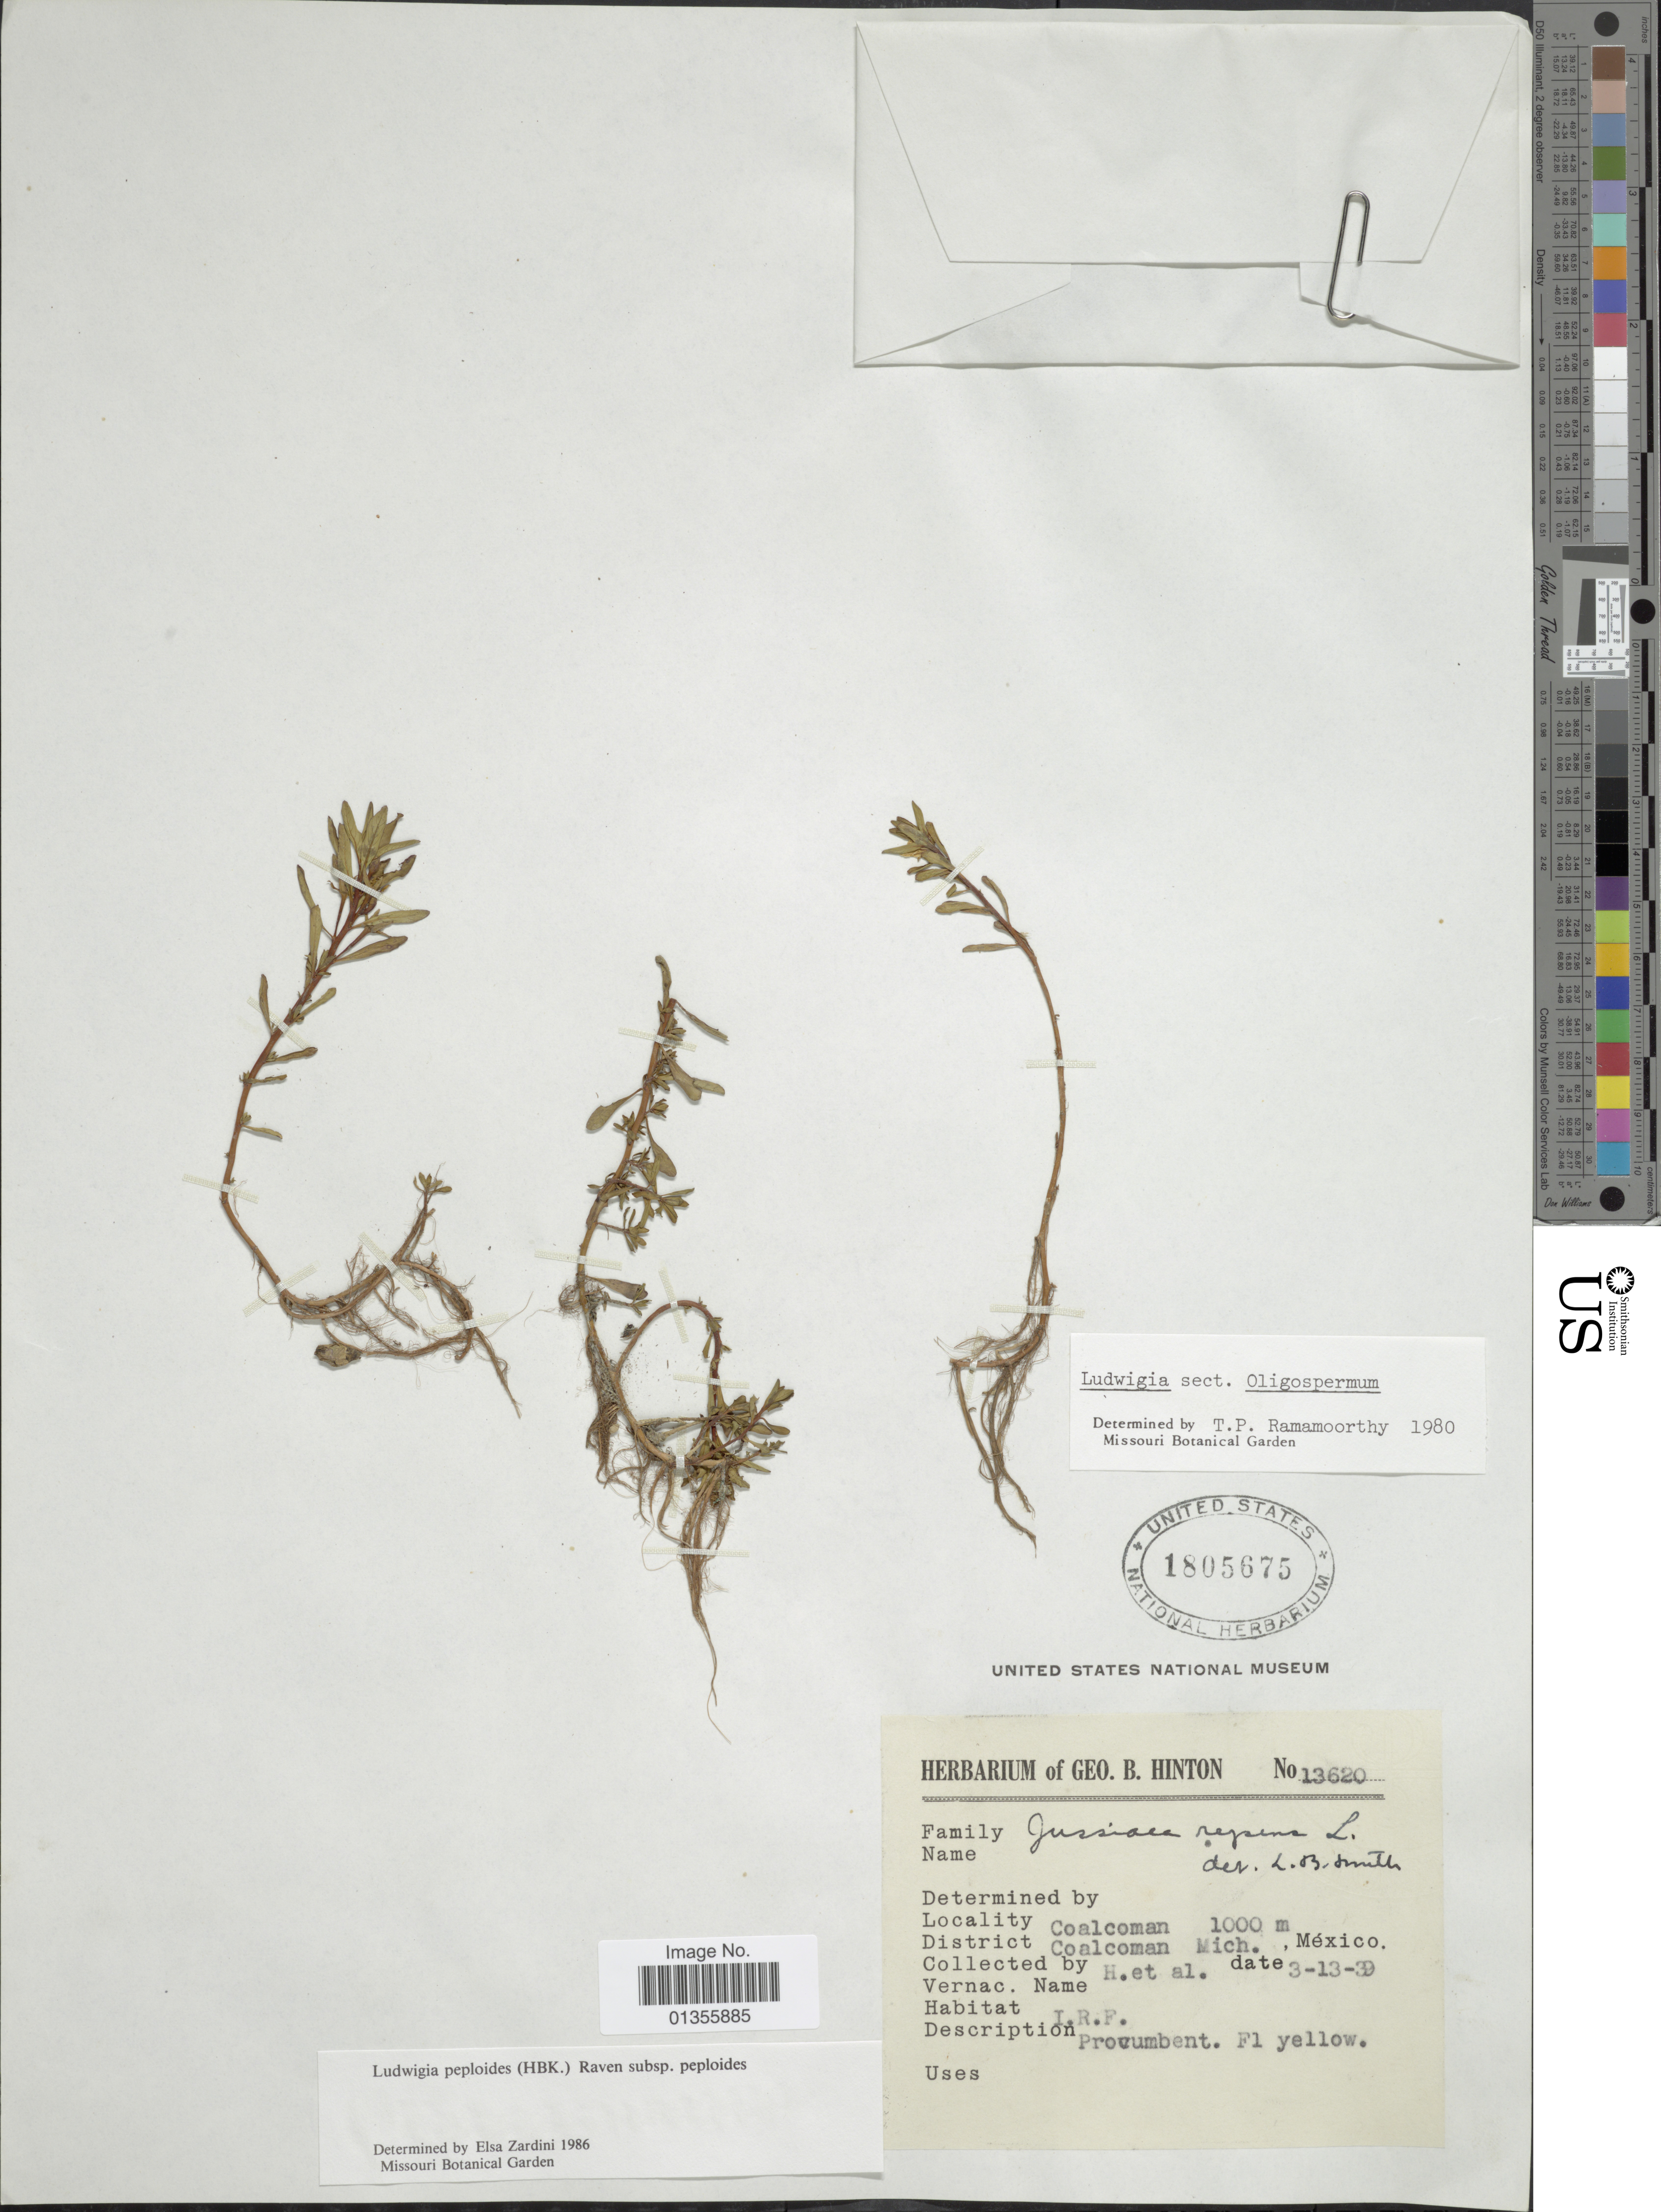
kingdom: Plantae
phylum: Tracheophyta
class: Magnoliopsida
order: Myrtales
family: Onagraceae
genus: Ludwigia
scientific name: Ludwigia peploides subsp. peploides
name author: (Kunth) P.H. Raven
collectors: G. B. Hinton & et al.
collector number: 13620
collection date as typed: Transcribed d/m/y: 13/3/39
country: Mexico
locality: Coalcoman. District Coalcoman, Mich.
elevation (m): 1000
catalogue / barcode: US 1805675